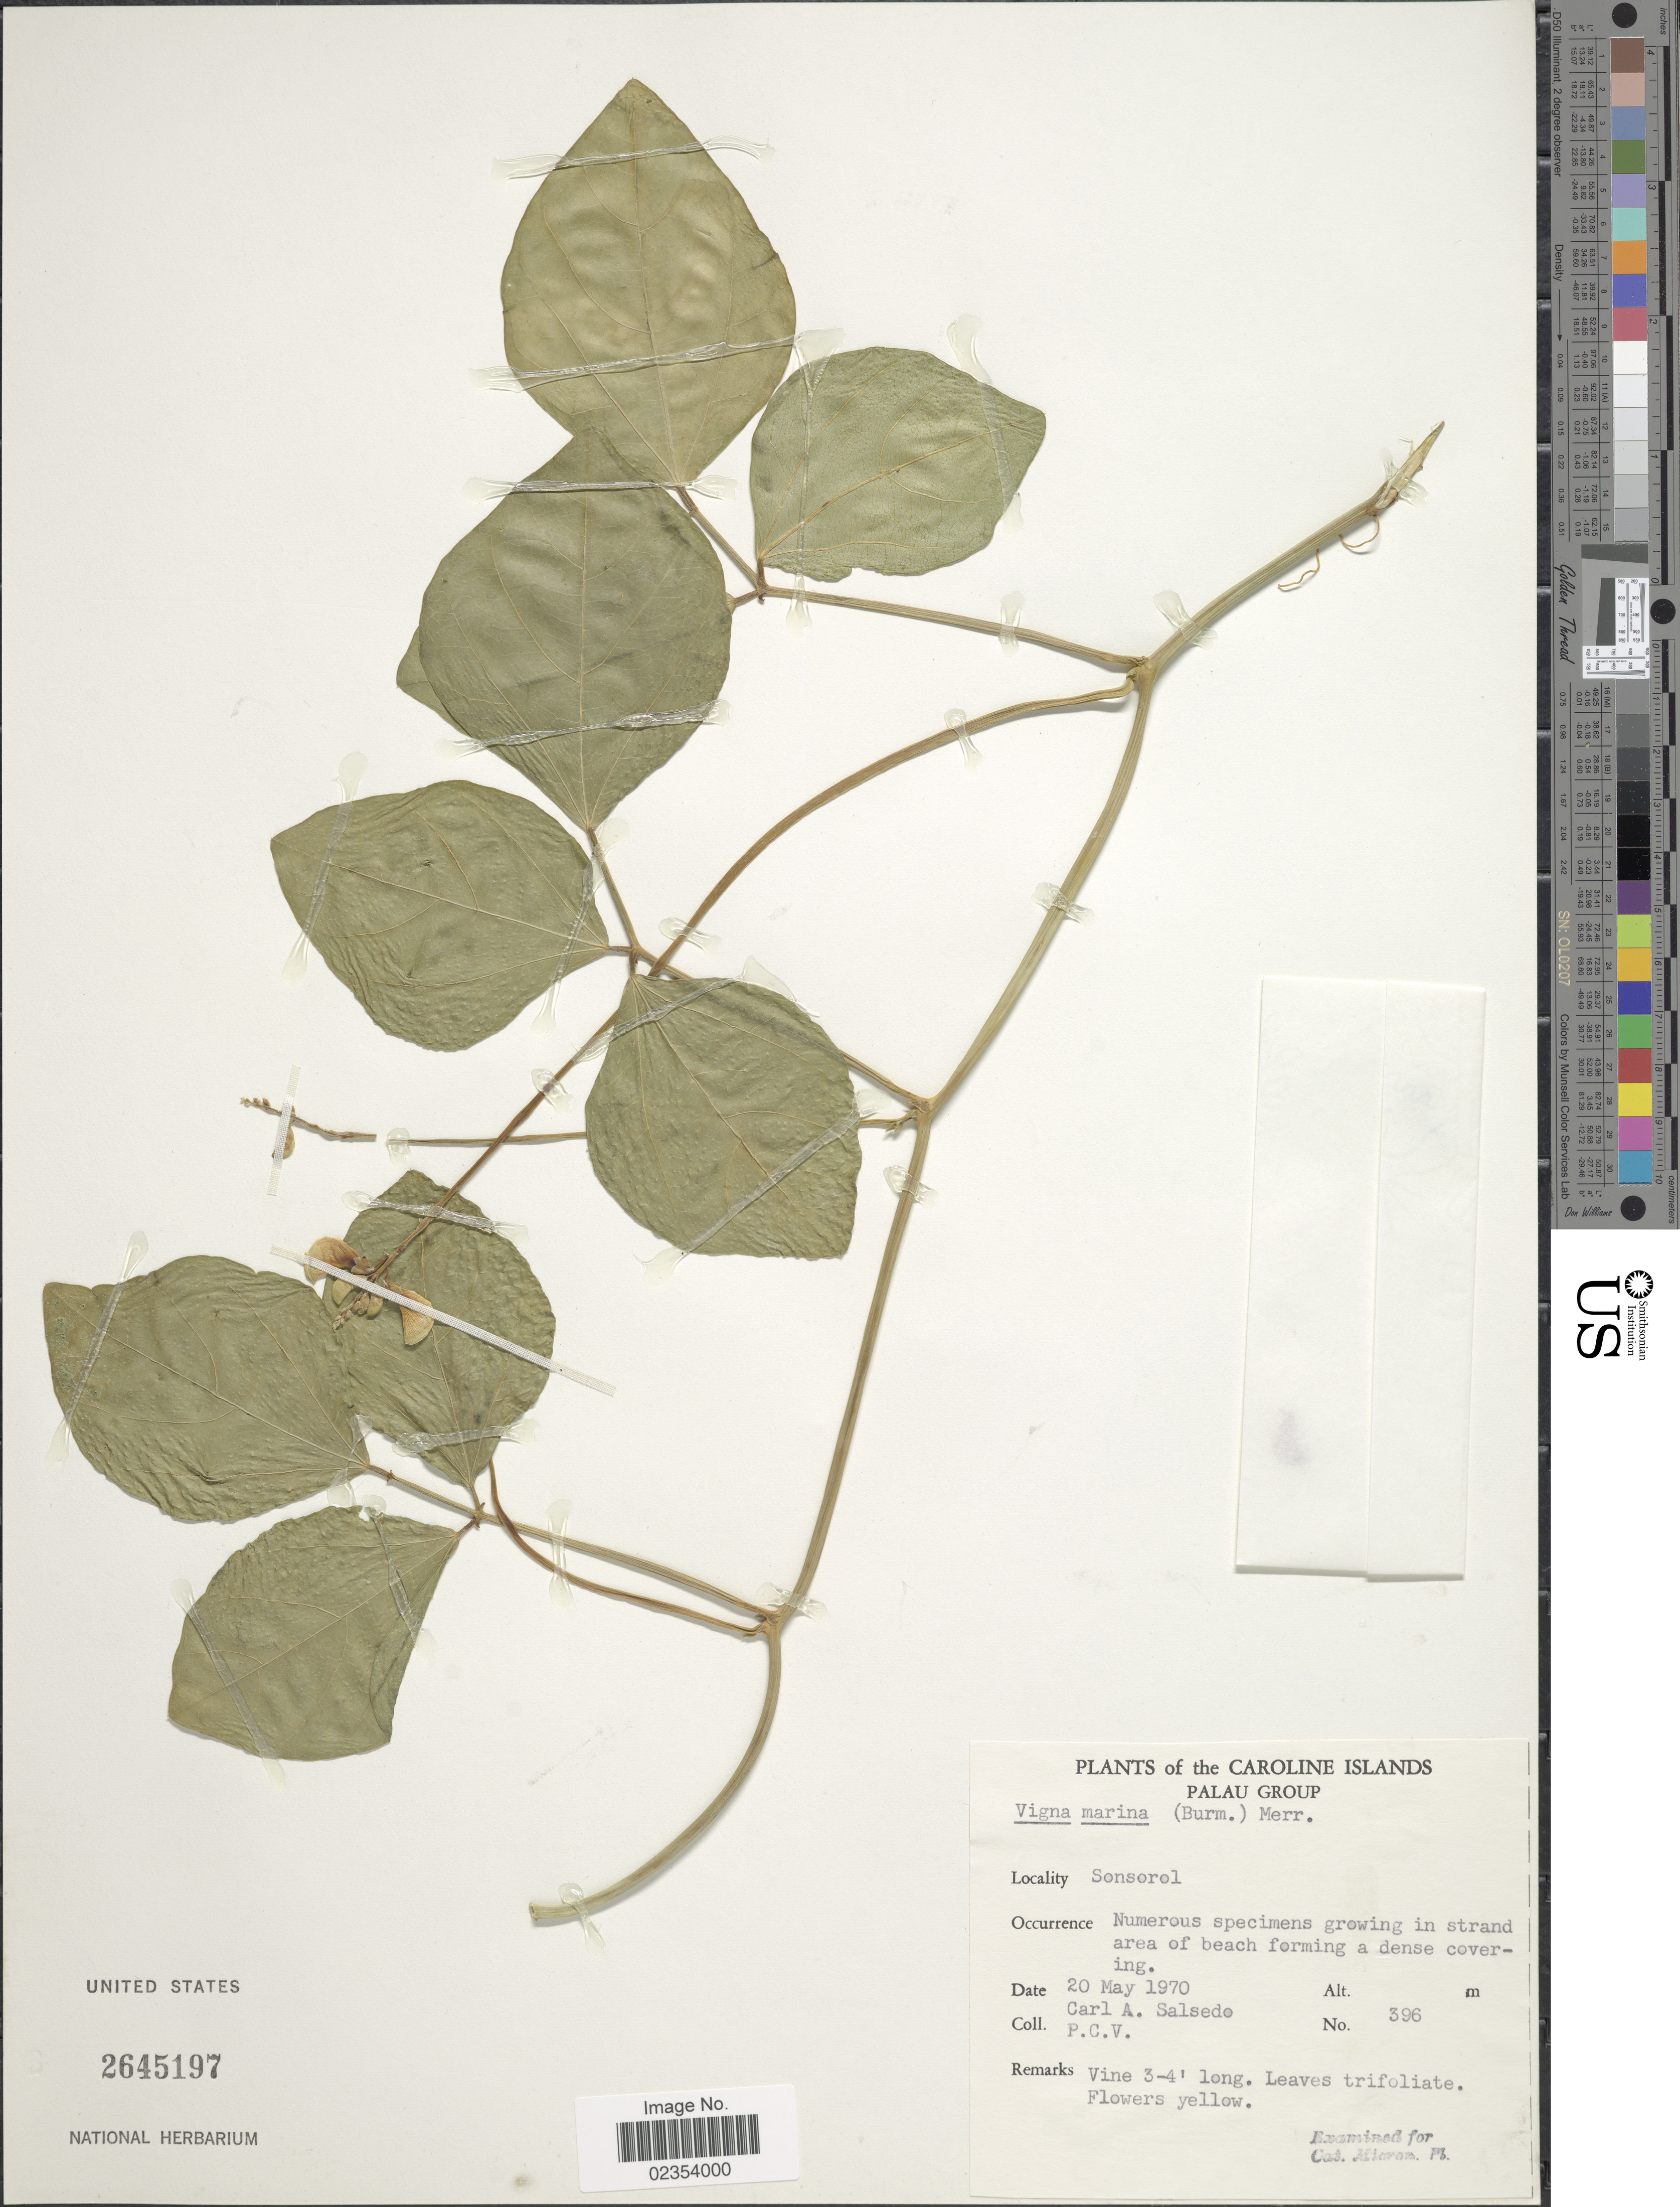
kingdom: Plantae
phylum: Tracheophyta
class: Magnoliopsida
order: Fabales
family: Fabaceae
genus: Vigna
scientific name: Vigna marina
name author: (Burm.) Merr.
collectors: C.A. Salsedo & P. C. V.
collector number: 396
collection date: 1970-05-20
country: Palau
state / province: Belau Outliers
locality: Caroline Islands. Palau Group. Sonsorol.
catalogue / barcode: US 2645197